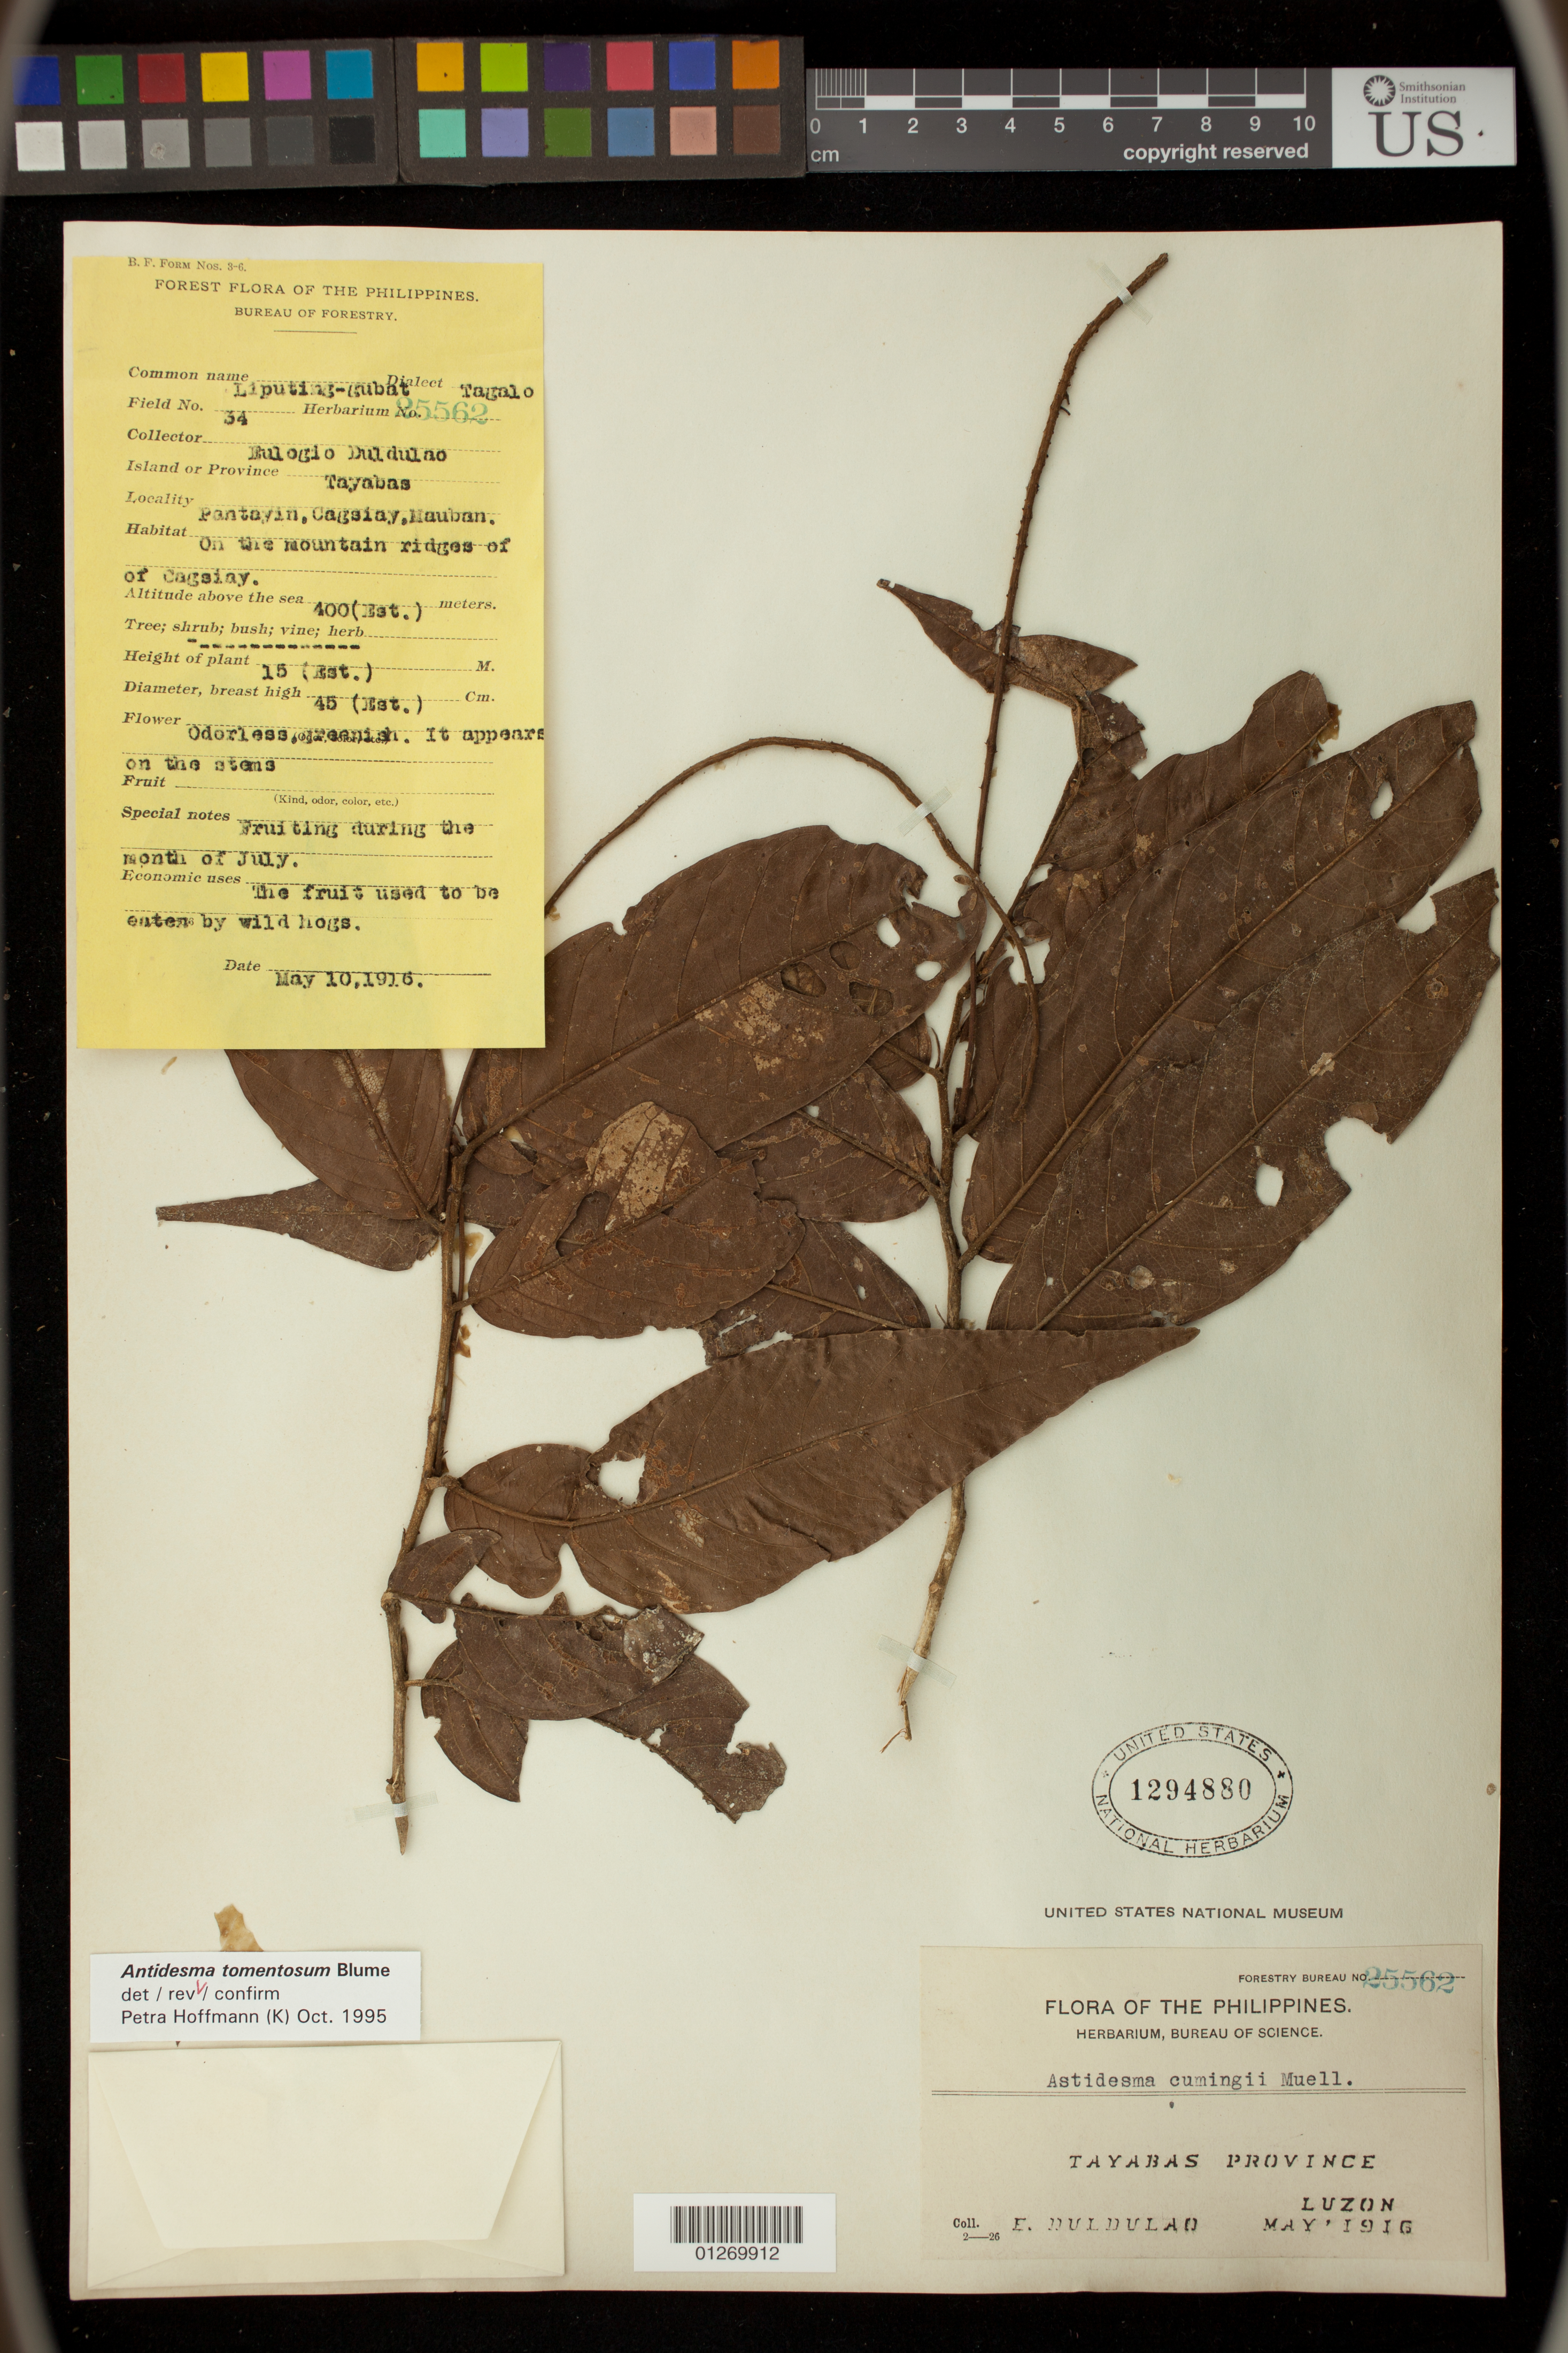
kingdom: Plantae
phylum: Tracheophyta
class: Magnoliopsida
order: Malpighiales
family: Phyllanthaceae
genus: Antidesma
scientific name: Antidesma tomentosum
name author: Blume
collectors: E. Duldulao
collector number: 2-26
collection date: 1916-05-10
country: Philippines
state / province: Calabarzon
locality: Tayabas.Pantayin, Cagsiay, Mauban. On the mountain ridges of Cagsiay.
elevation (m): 400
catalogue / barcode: US 1294880